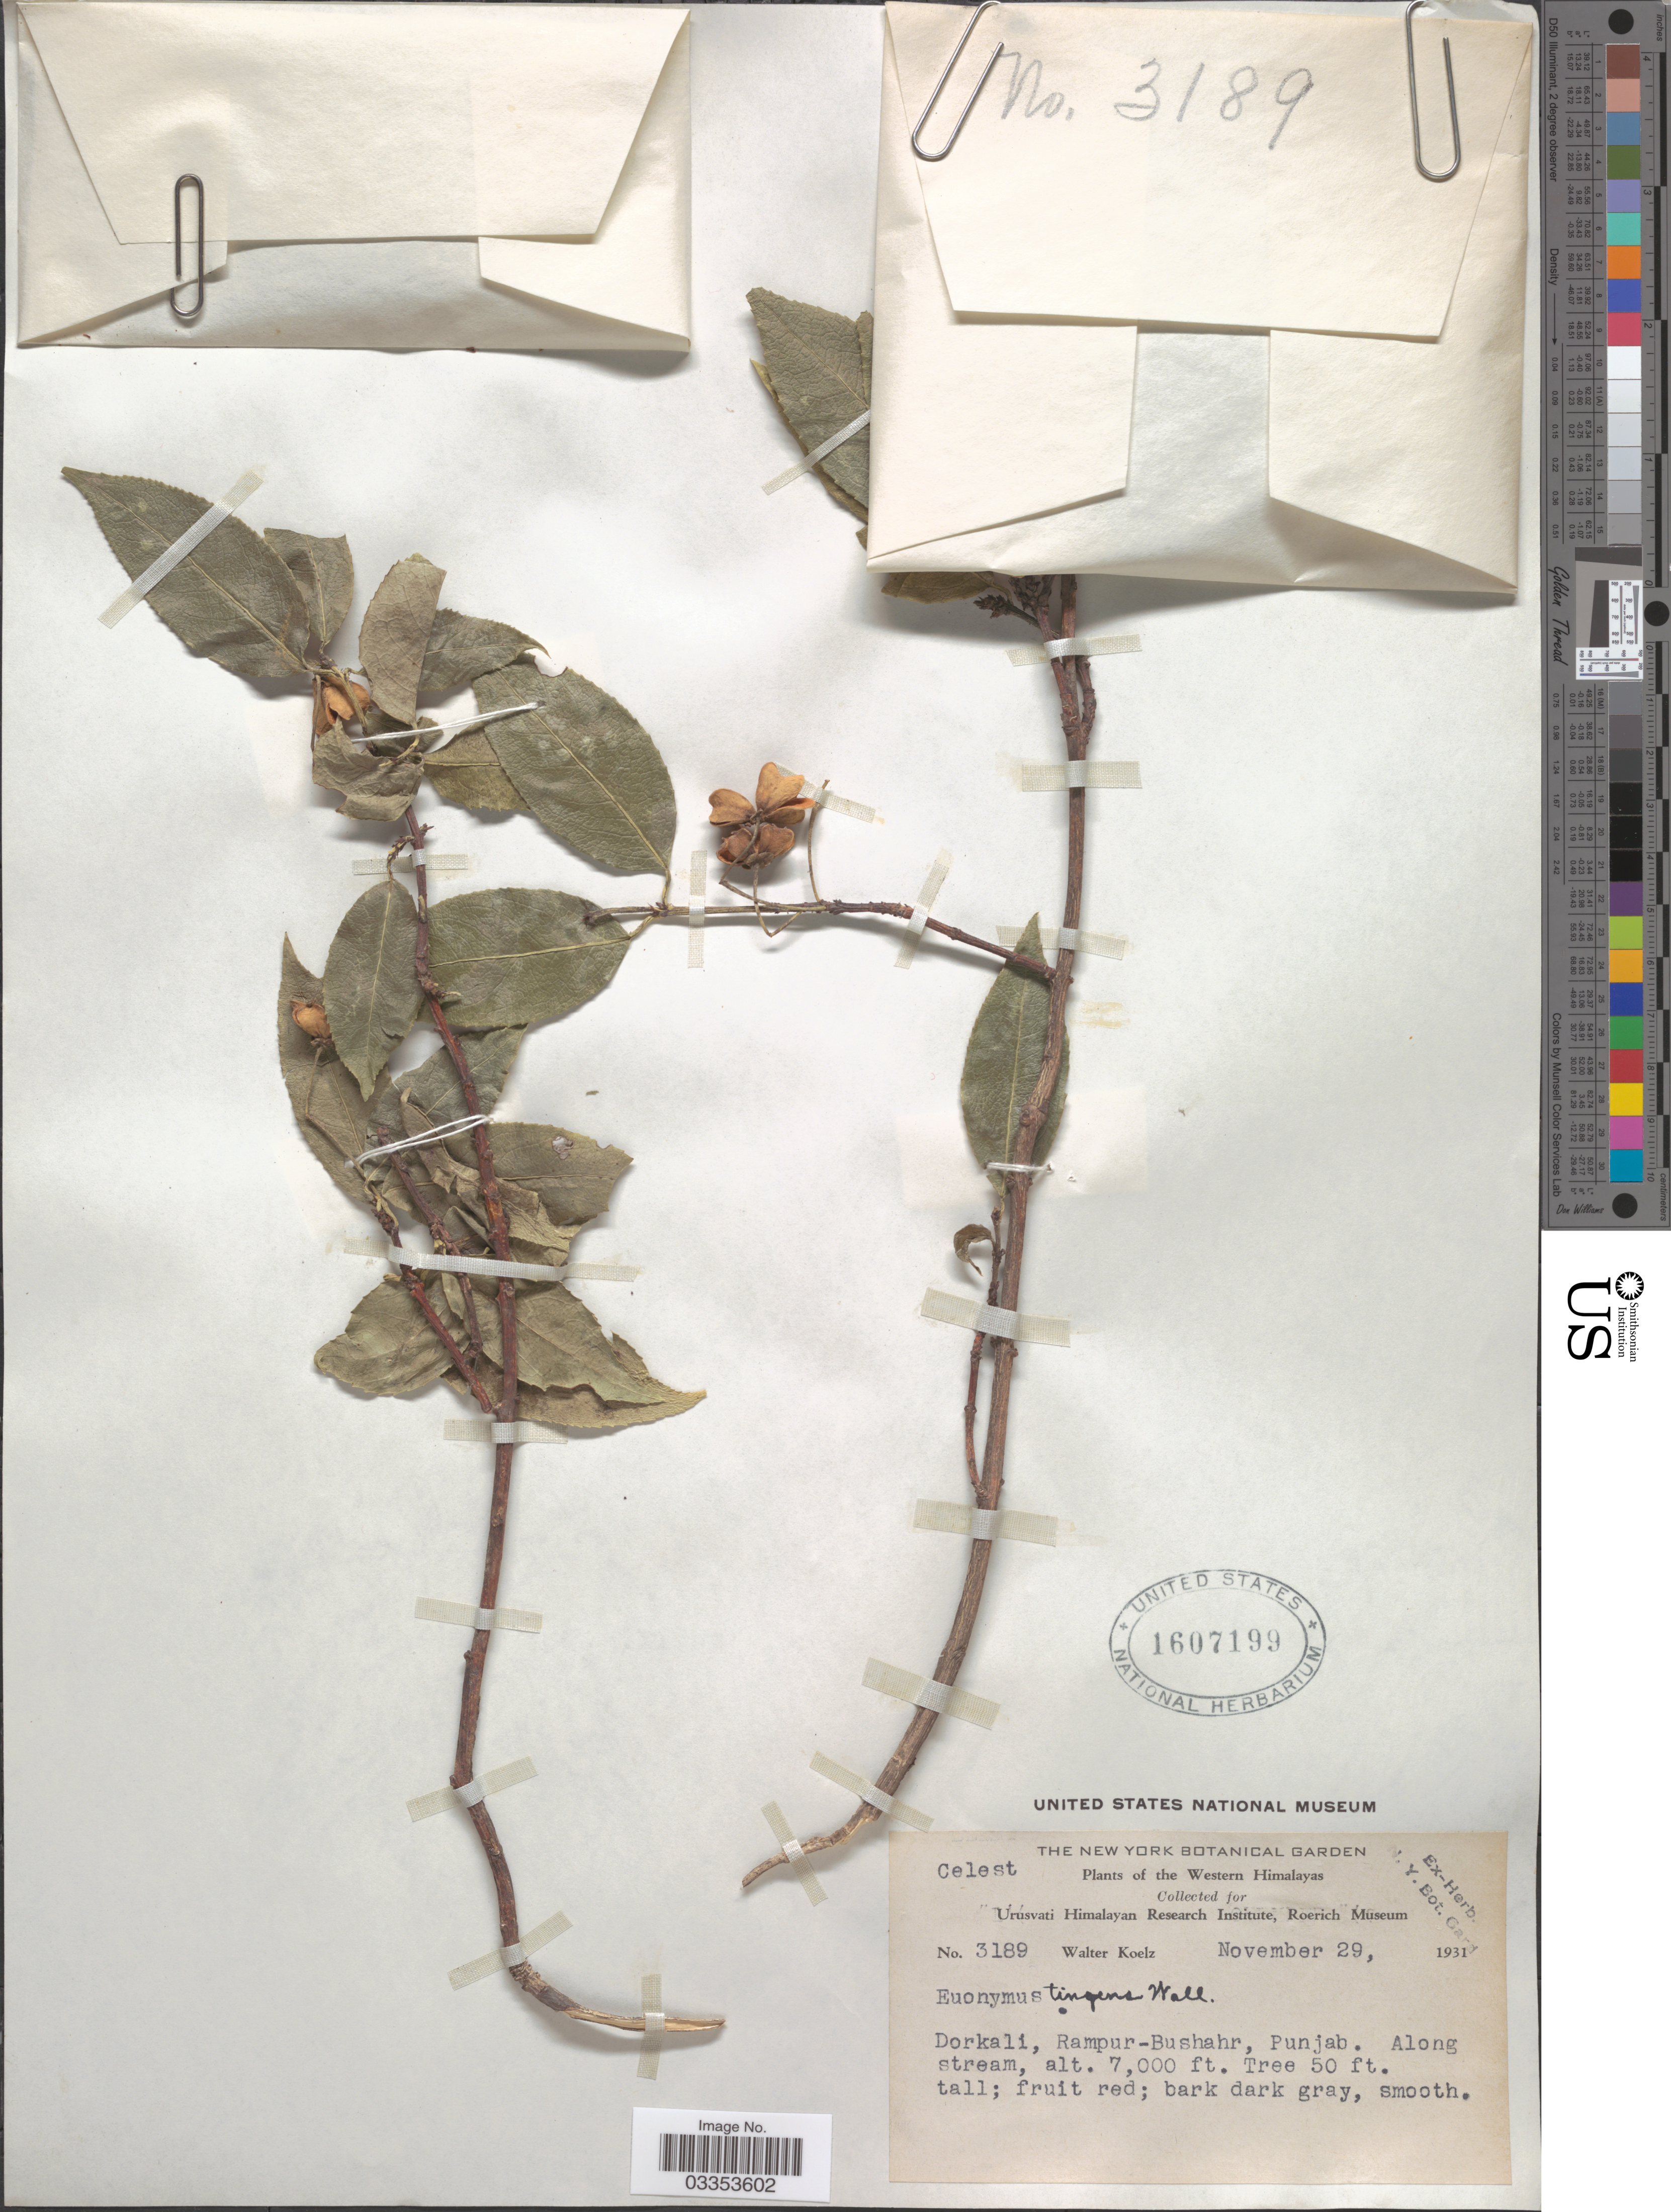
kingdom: Plantae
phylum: Tracheophyta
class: Magnoliopsida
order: Celastrales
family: Celastraceae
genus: Euonymus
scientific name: Euonymus tingens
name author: Wall.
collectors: W. N. Koelz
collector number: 3189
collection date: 1931-11-29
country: India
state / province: Punjab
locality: Western Himalayas. Dorkali, Rampur-Bushahr. Along stream.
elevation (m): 2134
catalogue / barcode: US 1607199